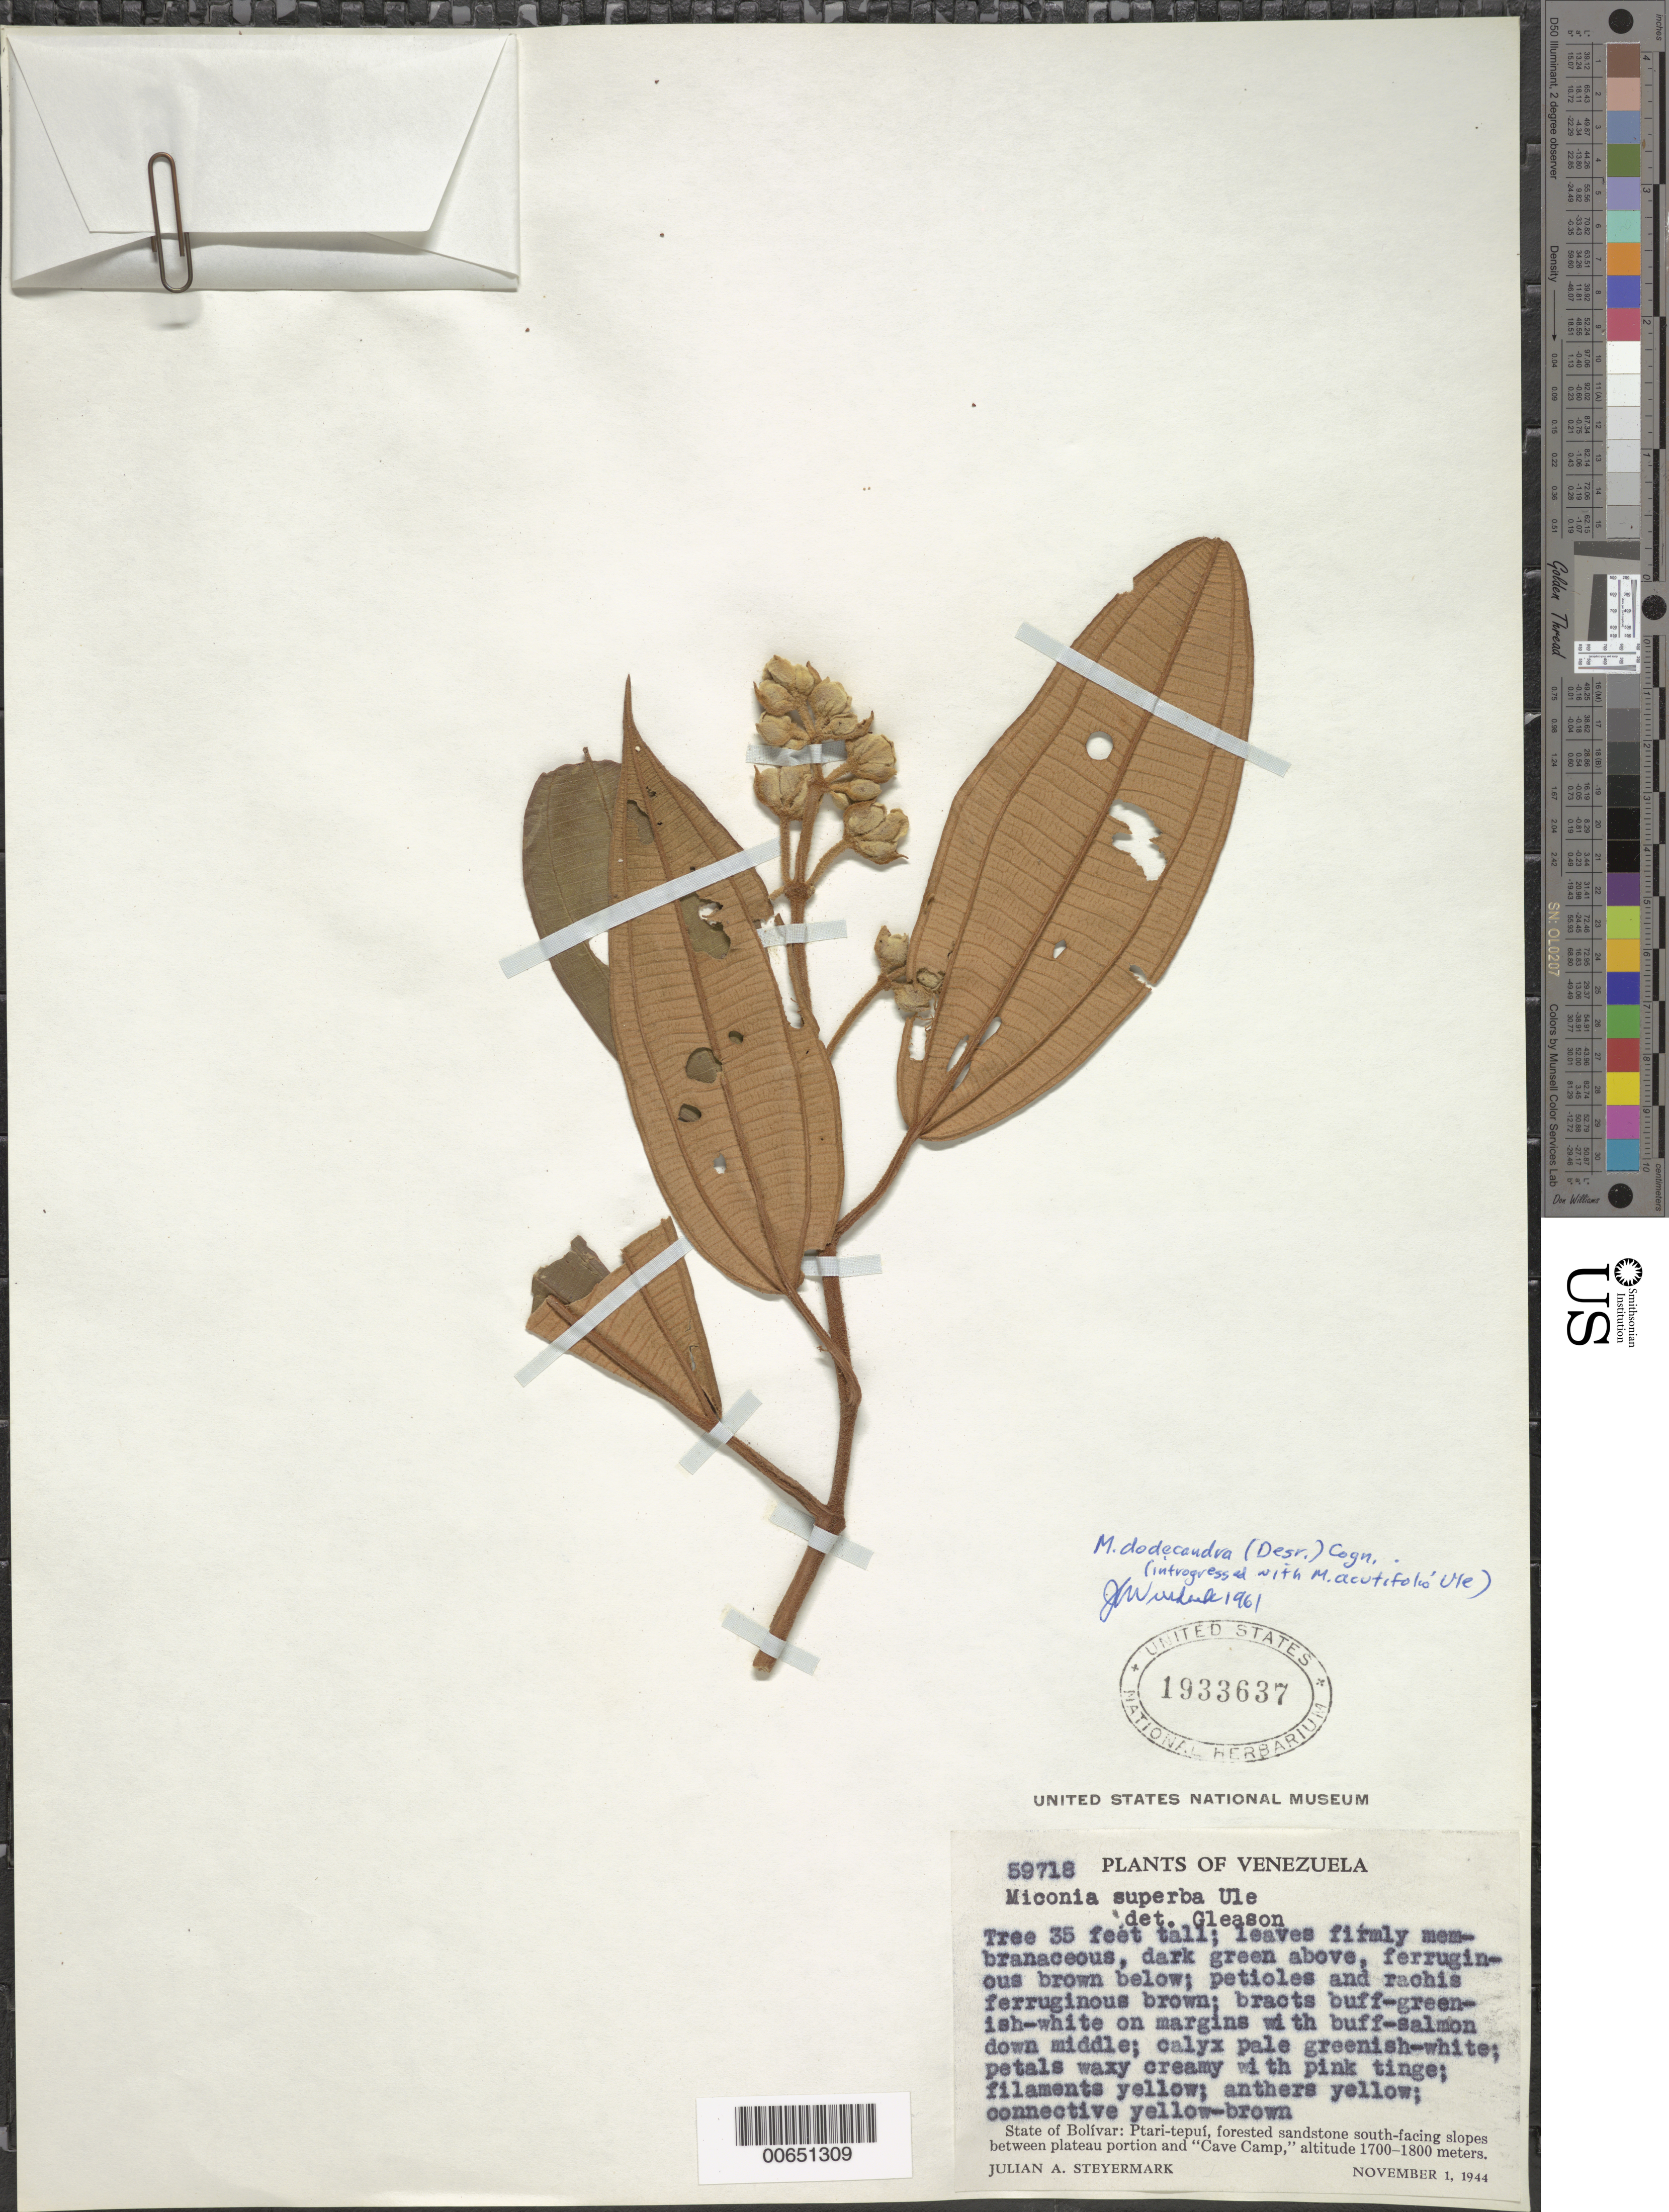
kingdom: Plantae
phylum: Tracheophyta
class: Magnoliopsida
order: Myrtales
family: Melastomataceae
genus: Miconia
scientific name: Miconia dodecandra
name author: Cogn.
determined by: Wurdack, John J., (US), US (UNITED STATES)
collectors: J. Steyermark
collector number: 59718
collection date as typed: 1-Nov-44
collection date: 1944-11-01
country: Venezuela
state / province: Bolívar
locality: Ptari-tepuí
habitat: Forested sandstone south-facing slopes between plateau portion and "Cave Camp"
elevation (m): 1700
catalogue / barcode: US 1933637